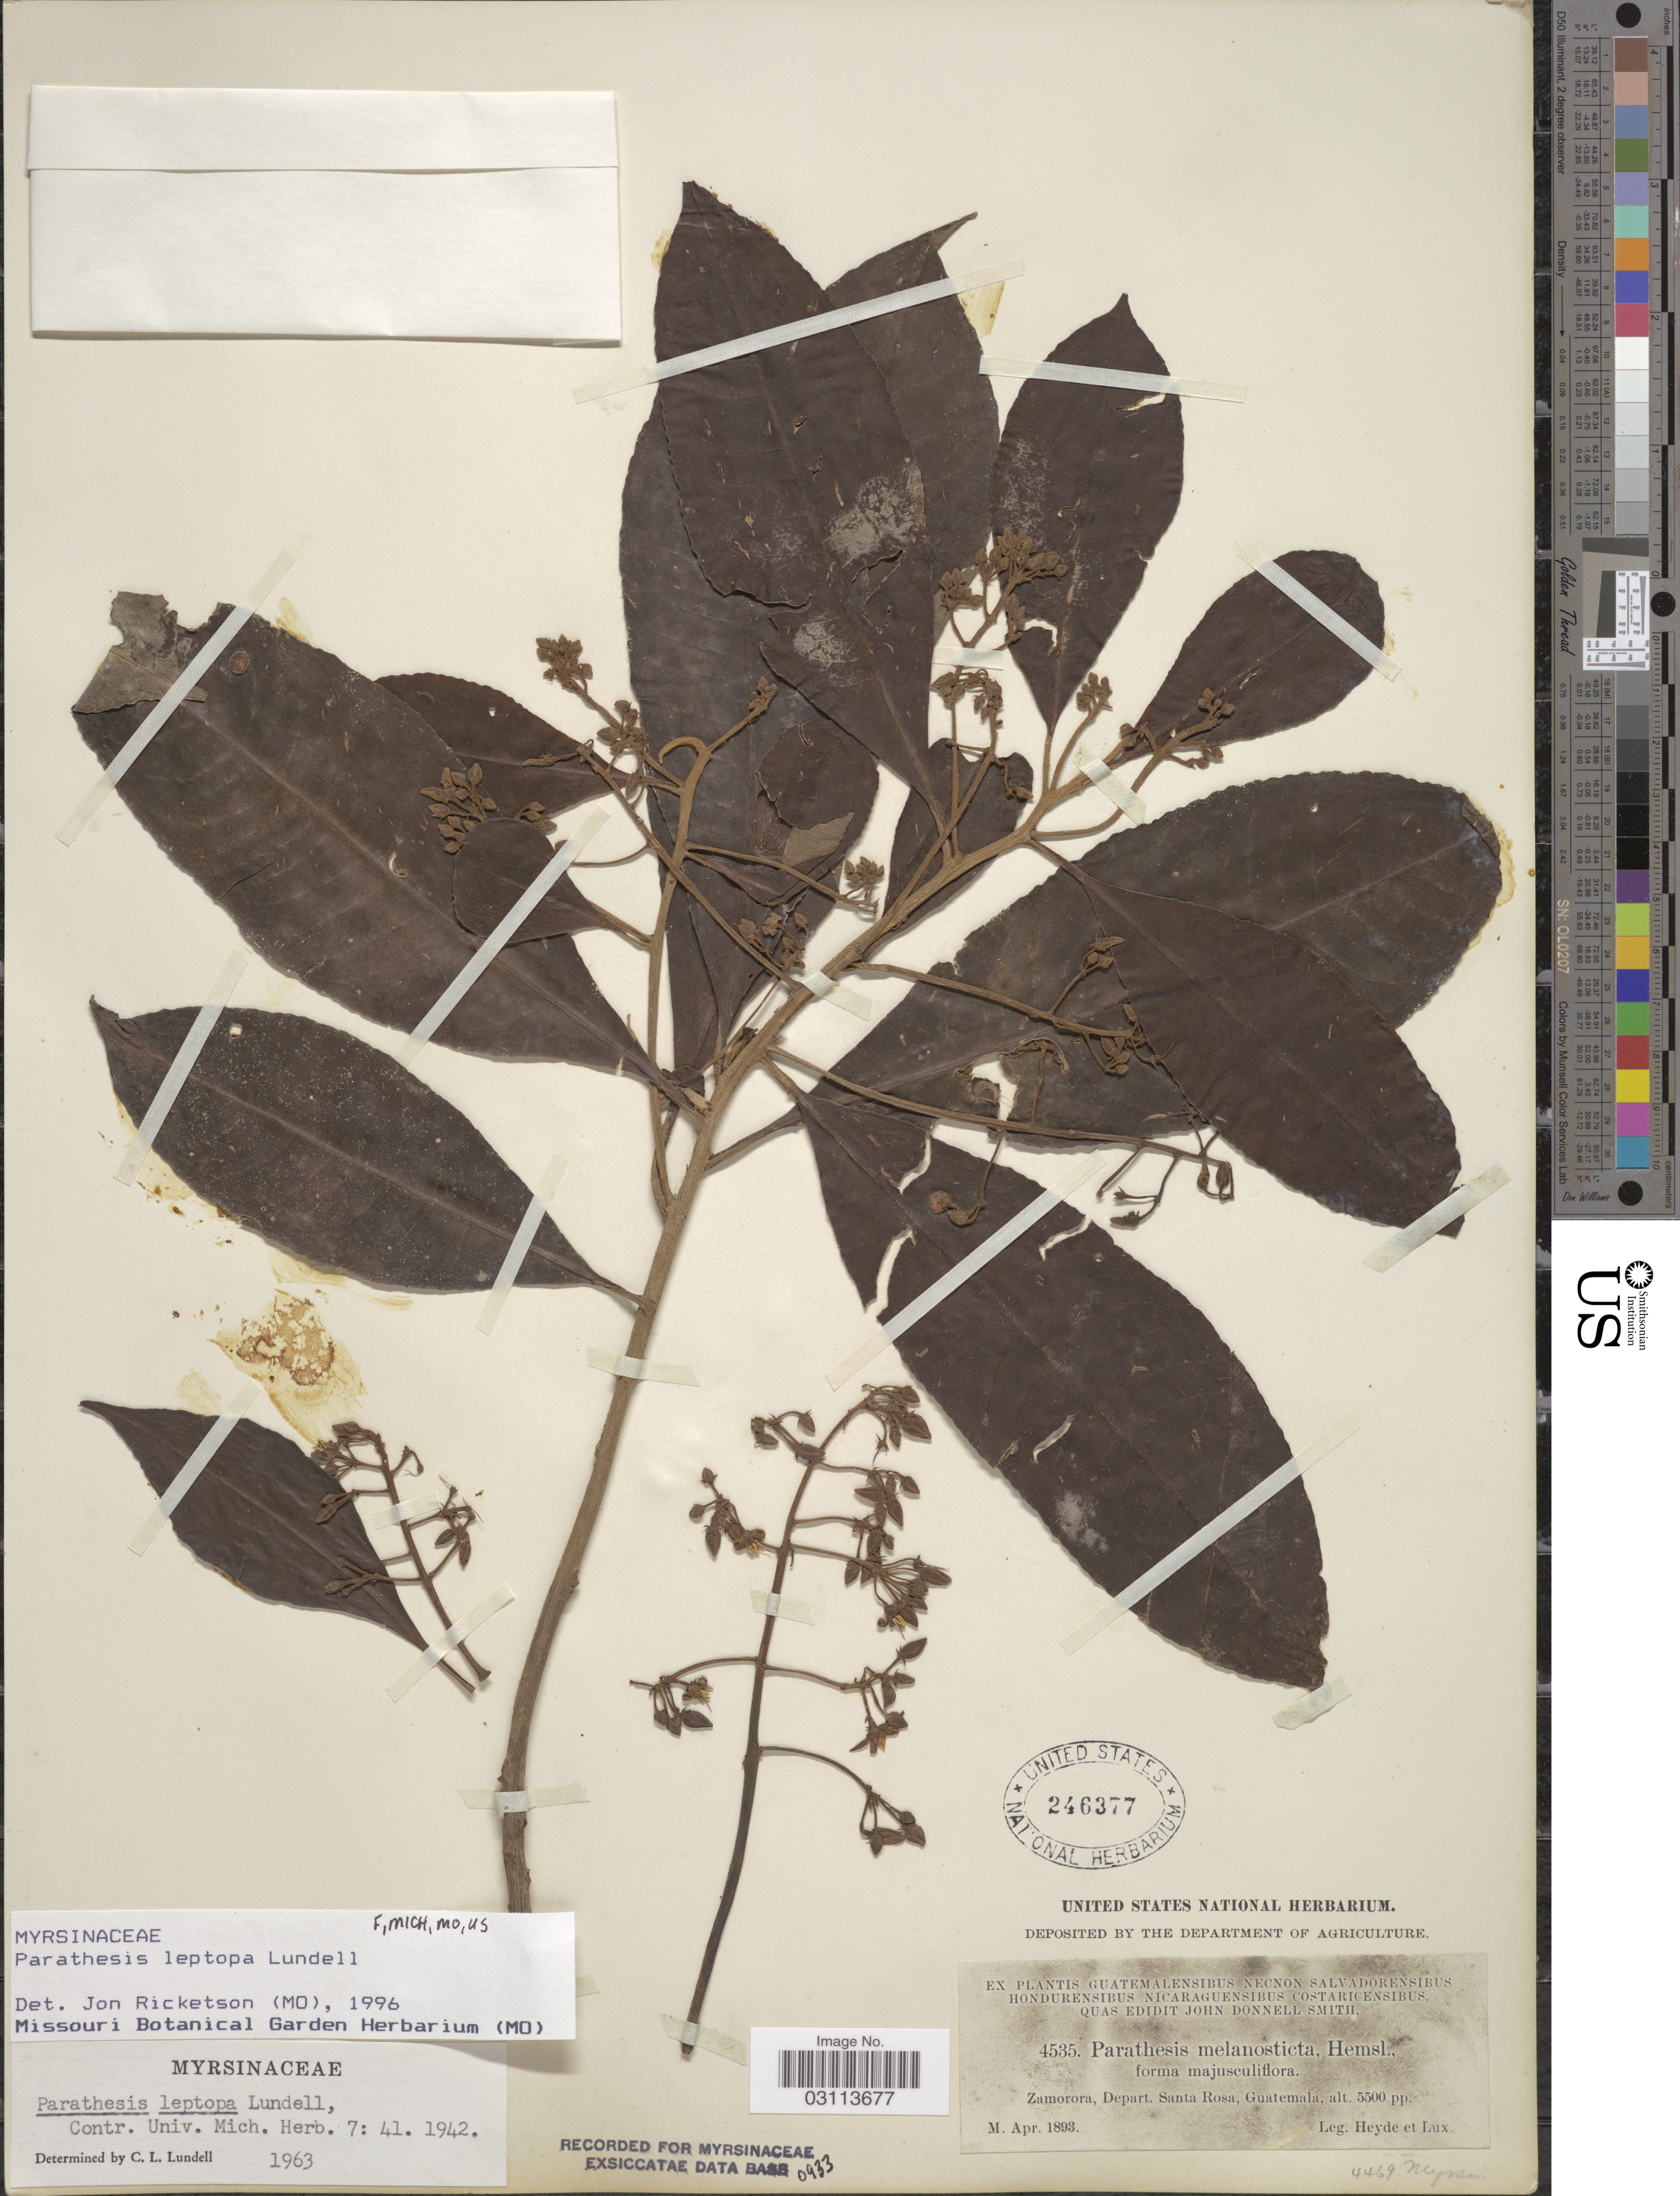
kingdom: Plantae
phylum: Tracheophyta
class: Magnoliopsida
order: Ericales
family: Primulaceae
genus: Parathesis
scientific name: Parathesis leptopa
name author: Lundell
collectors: Heyde & Lux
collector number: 4535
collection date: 1893-04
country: Guatemala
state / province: Santa Rosa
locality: Zamorora, Depart. Santa Rosa.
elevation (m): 1676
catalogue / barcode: US 246377